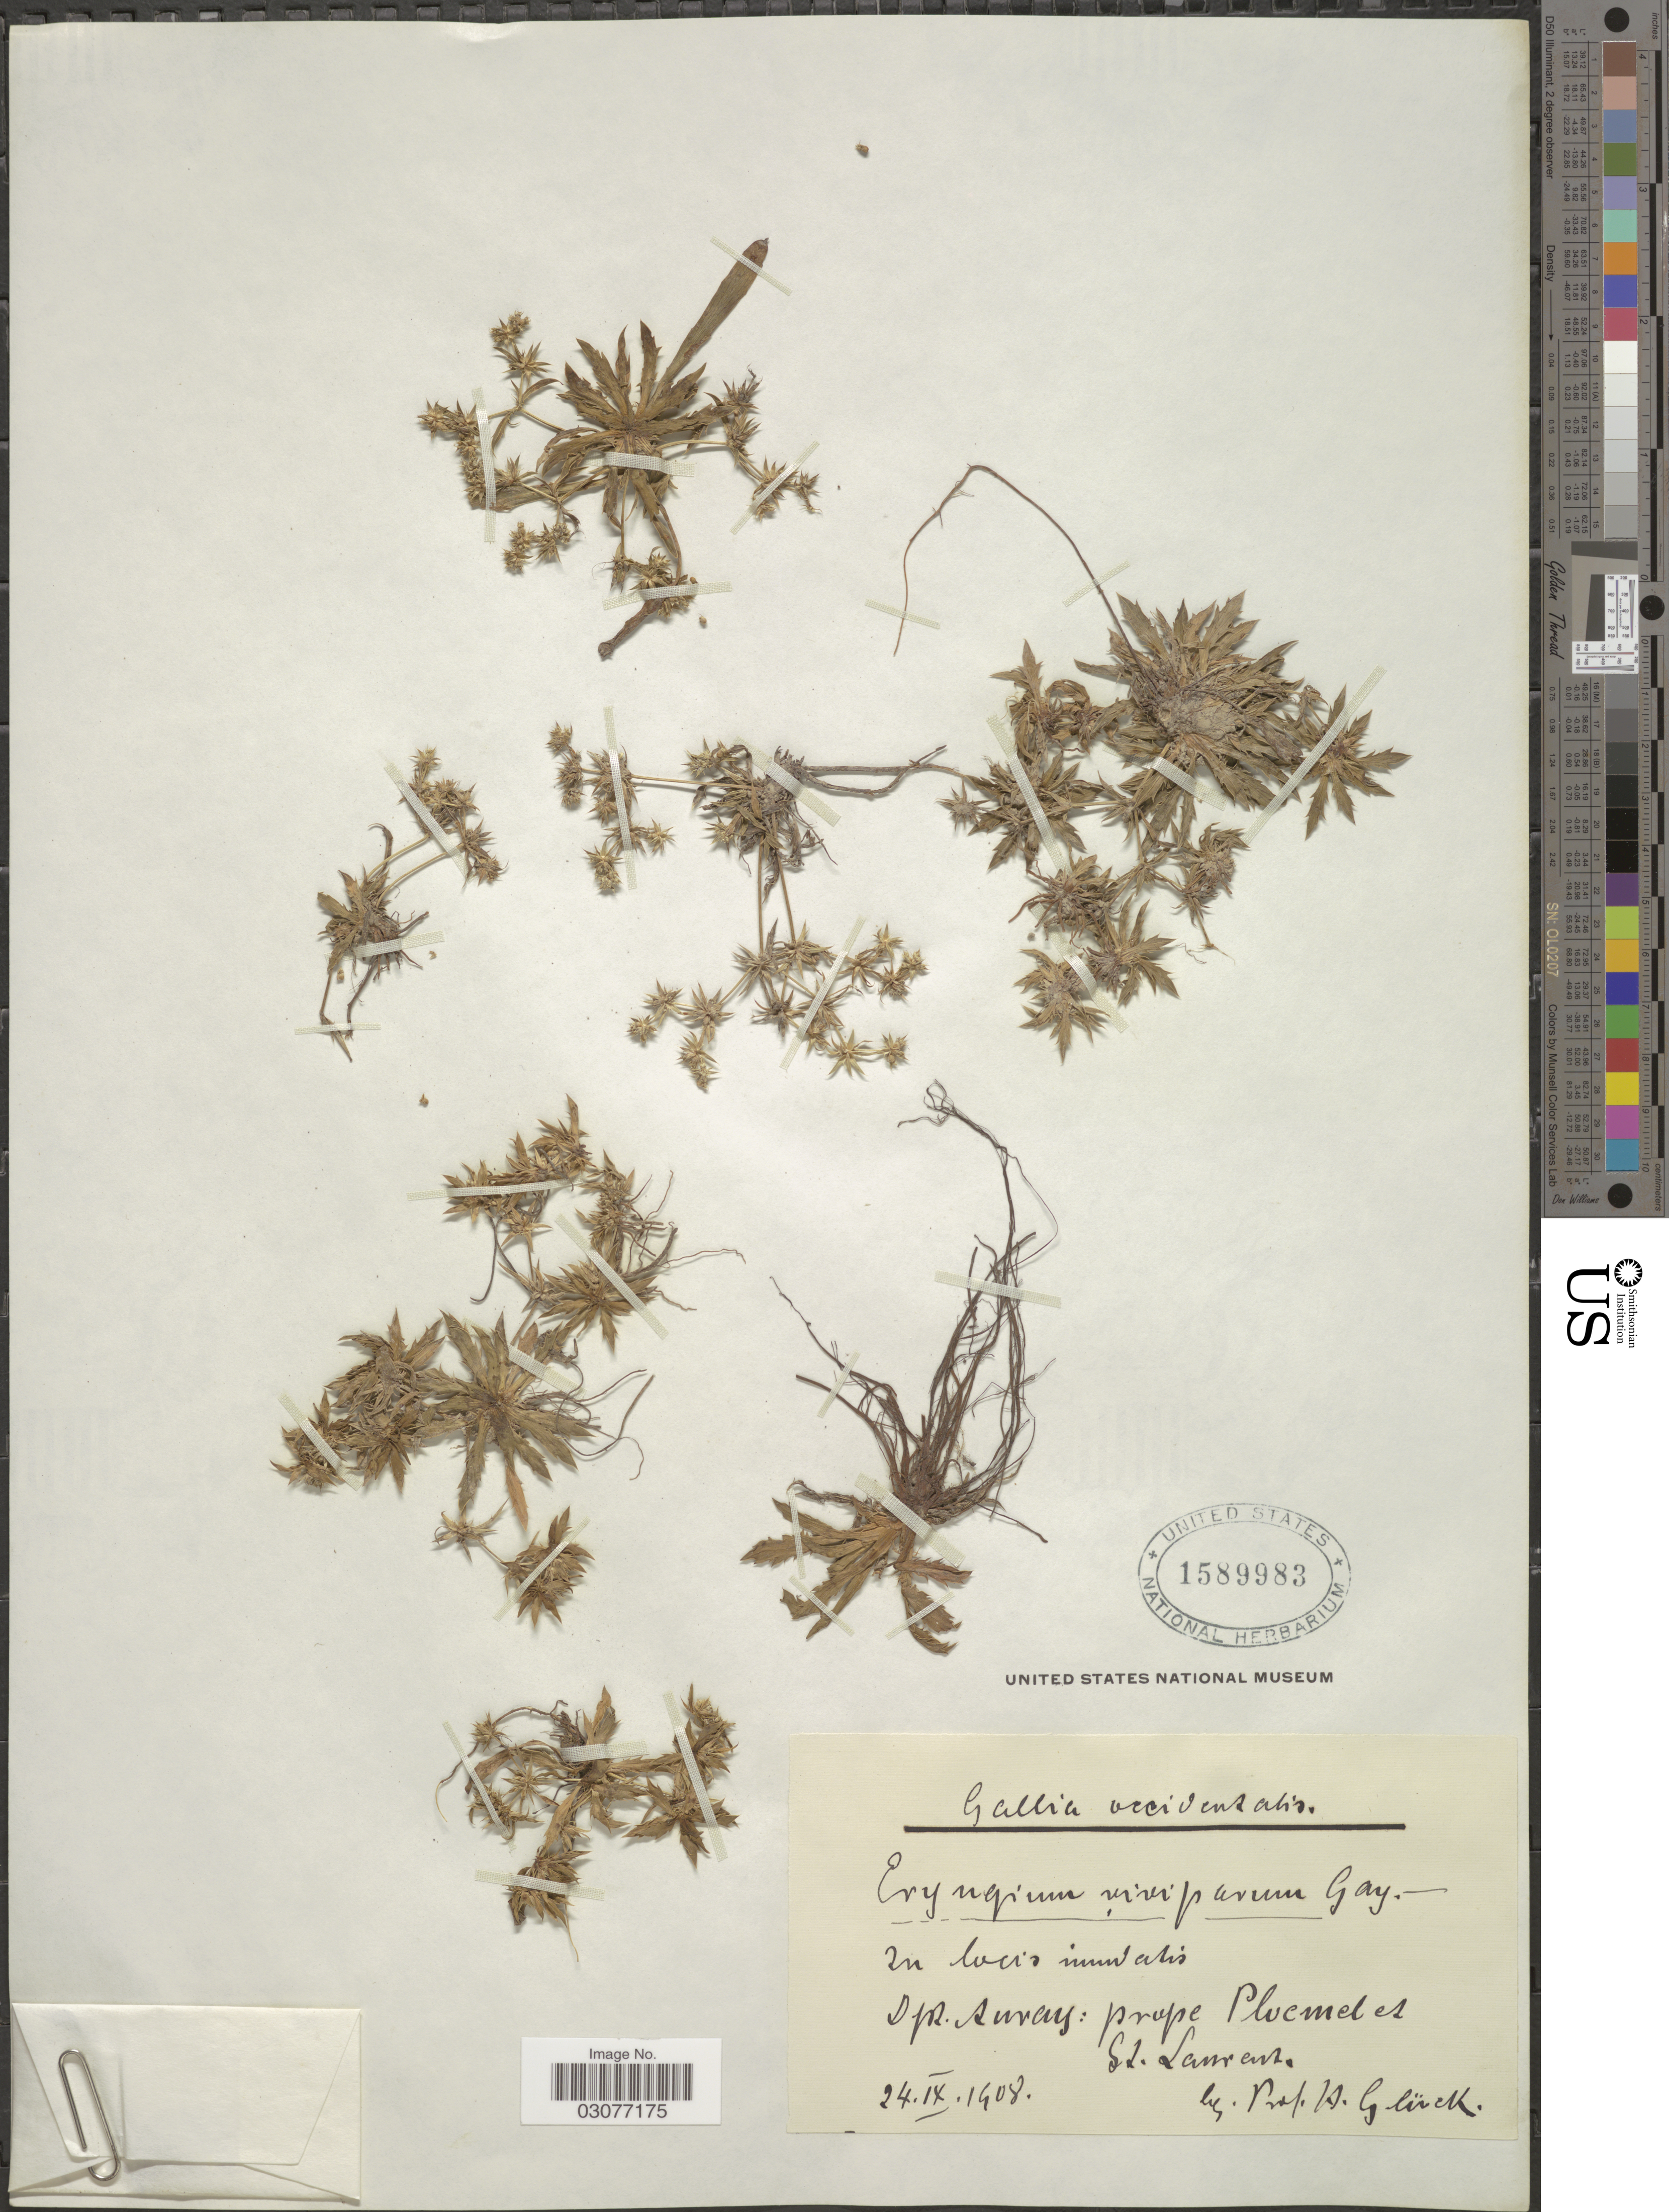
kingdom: Plantae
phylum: Tracheophyta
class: Magnoliopsida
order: Apiales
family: Apiaceae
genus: Eryngium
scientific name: Eryngium viviparum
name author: J. Gay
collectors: A. Gluck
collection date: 1908-09-24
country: France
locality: Gallia occidentalis. O [interpreted] pl. Auray: prope Ploemel et St. Laurent.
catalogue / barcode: US 1589983